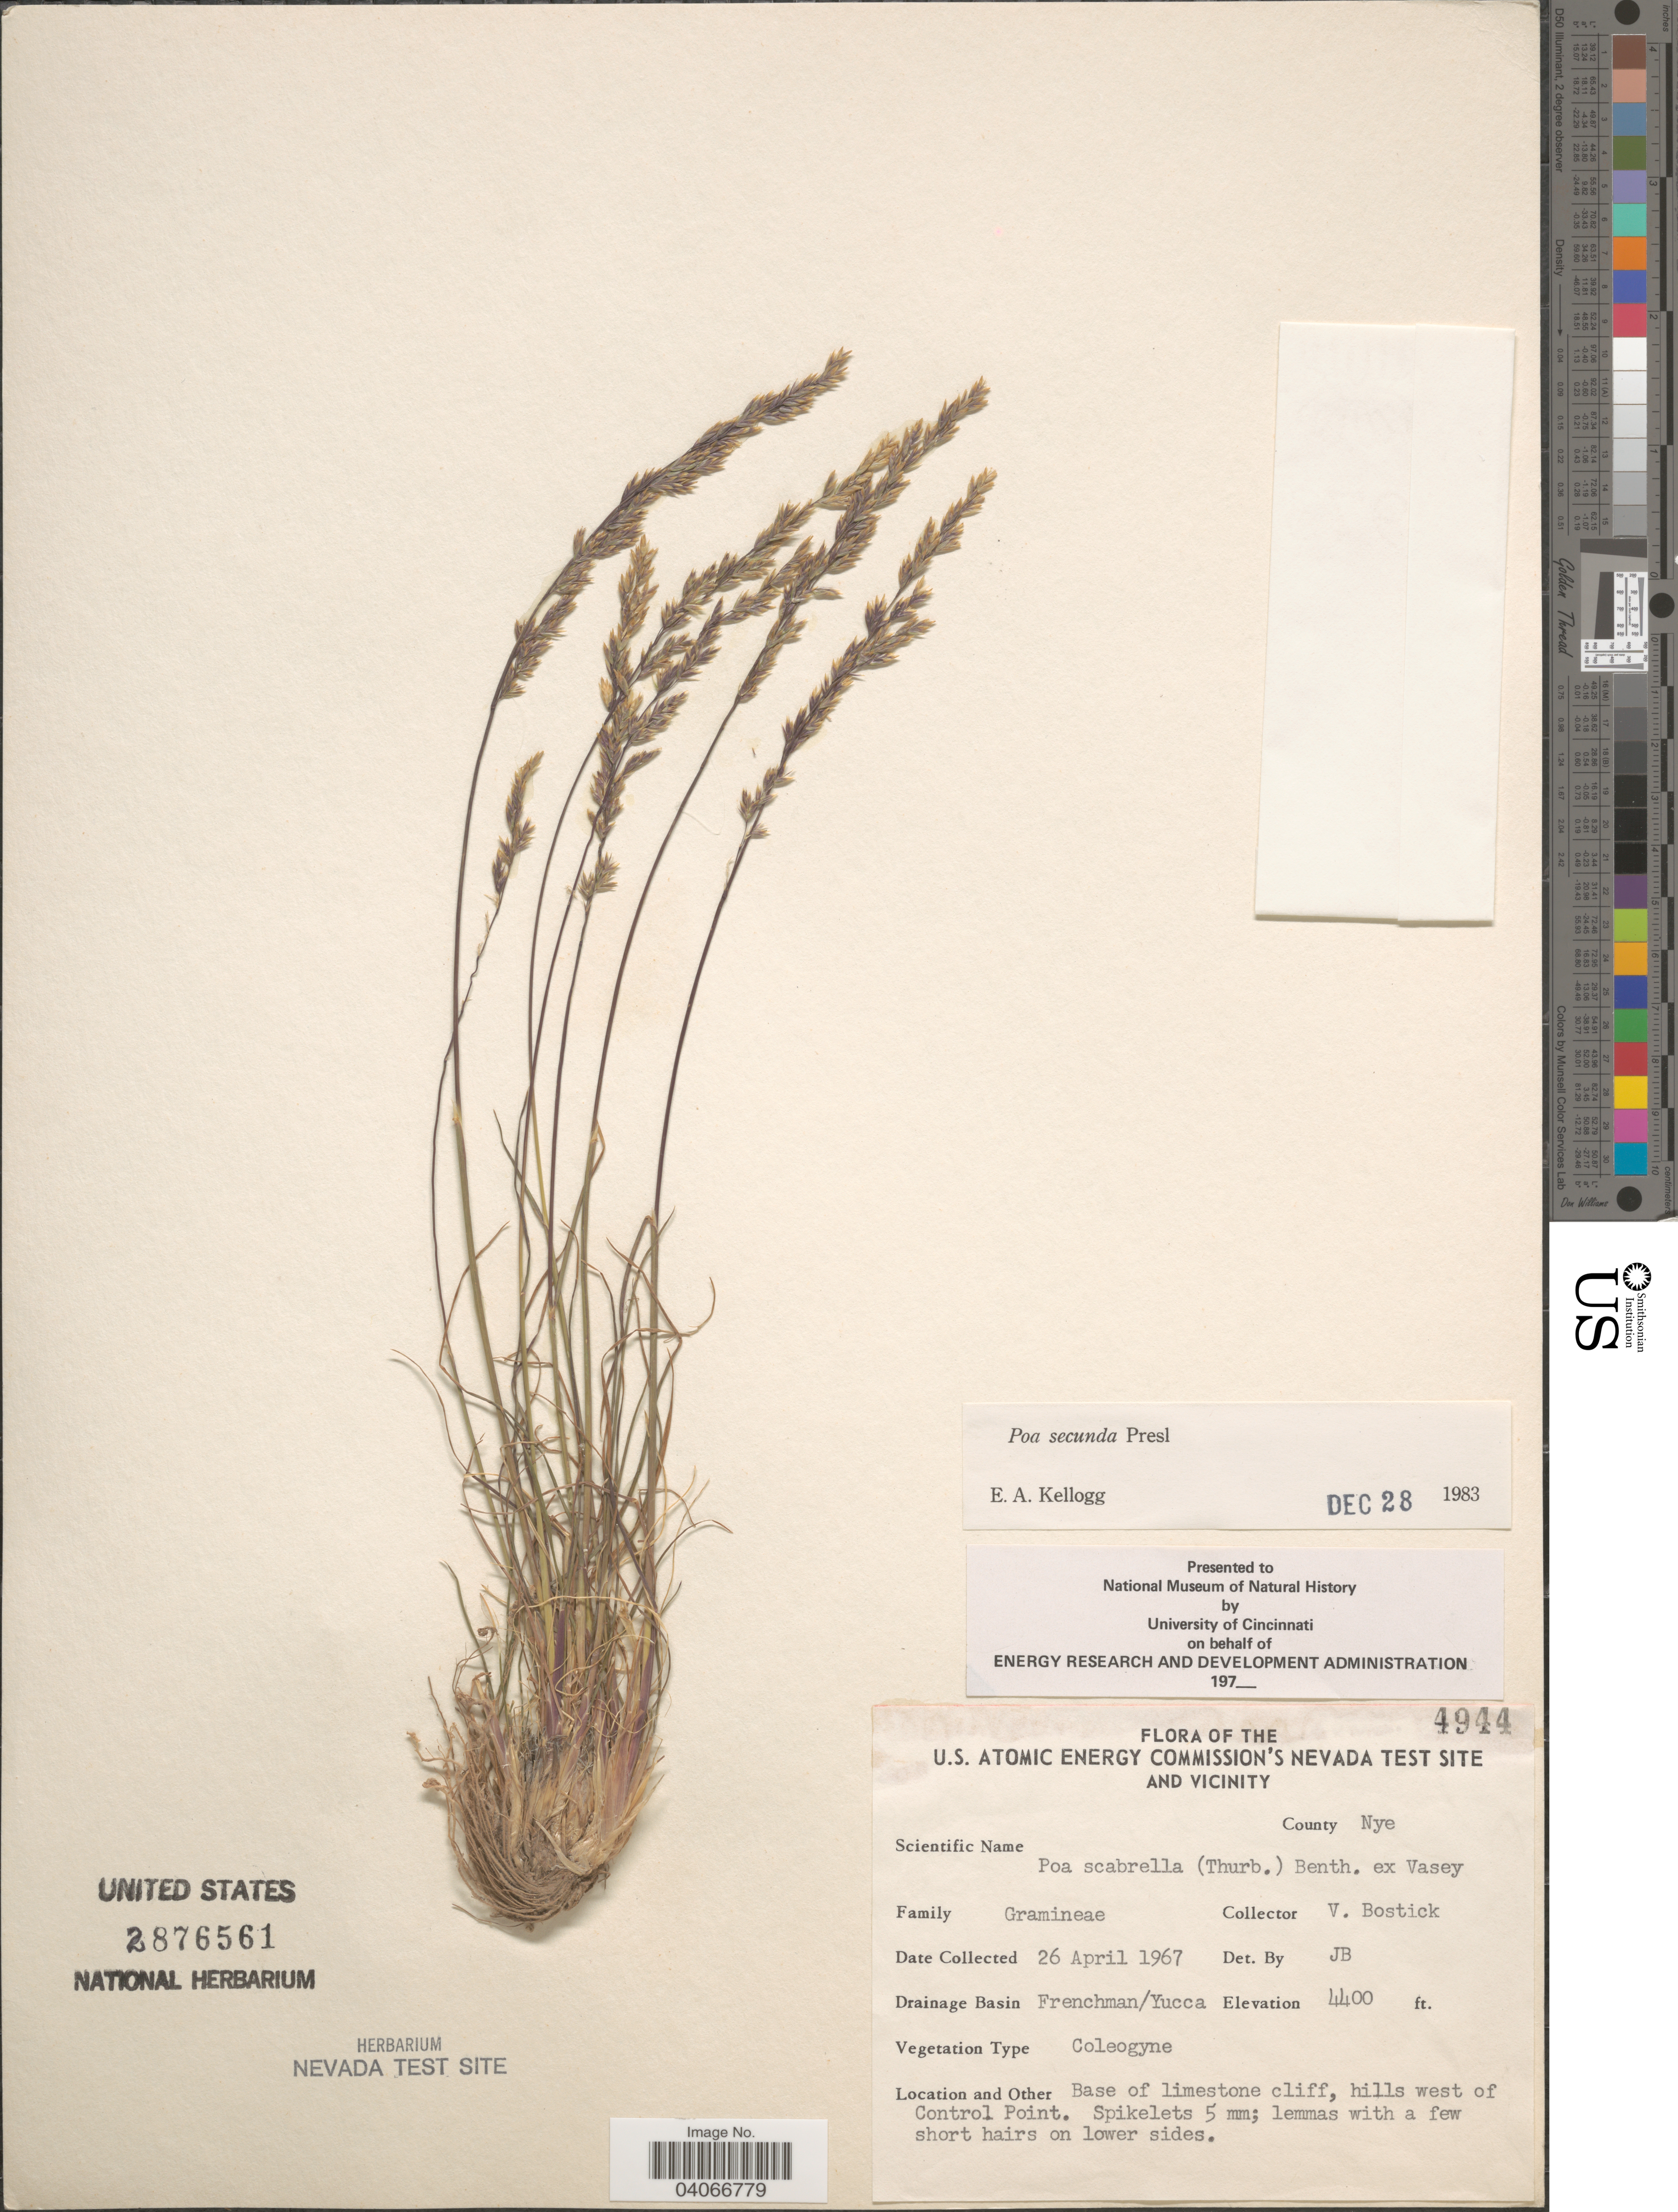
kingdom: Plantae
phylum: Tracheophyta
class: Liliopsida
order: Poales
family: Poaceae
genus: Poa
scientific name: Poa secunda subsp. secunda var. scabrella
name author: (Thurb.) Soreng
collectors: V. Bostick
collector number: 4944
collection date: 1967-04-26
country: United States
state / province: Nevada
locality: The U.S. Atomic Energy Commission's Nevada Test Site And Vicinity. County Nye. Drainage Basin Frenchman/Yucca. Base of limestone cliff, hills west of Control Point.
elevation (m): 1341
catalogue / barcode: US 2876561